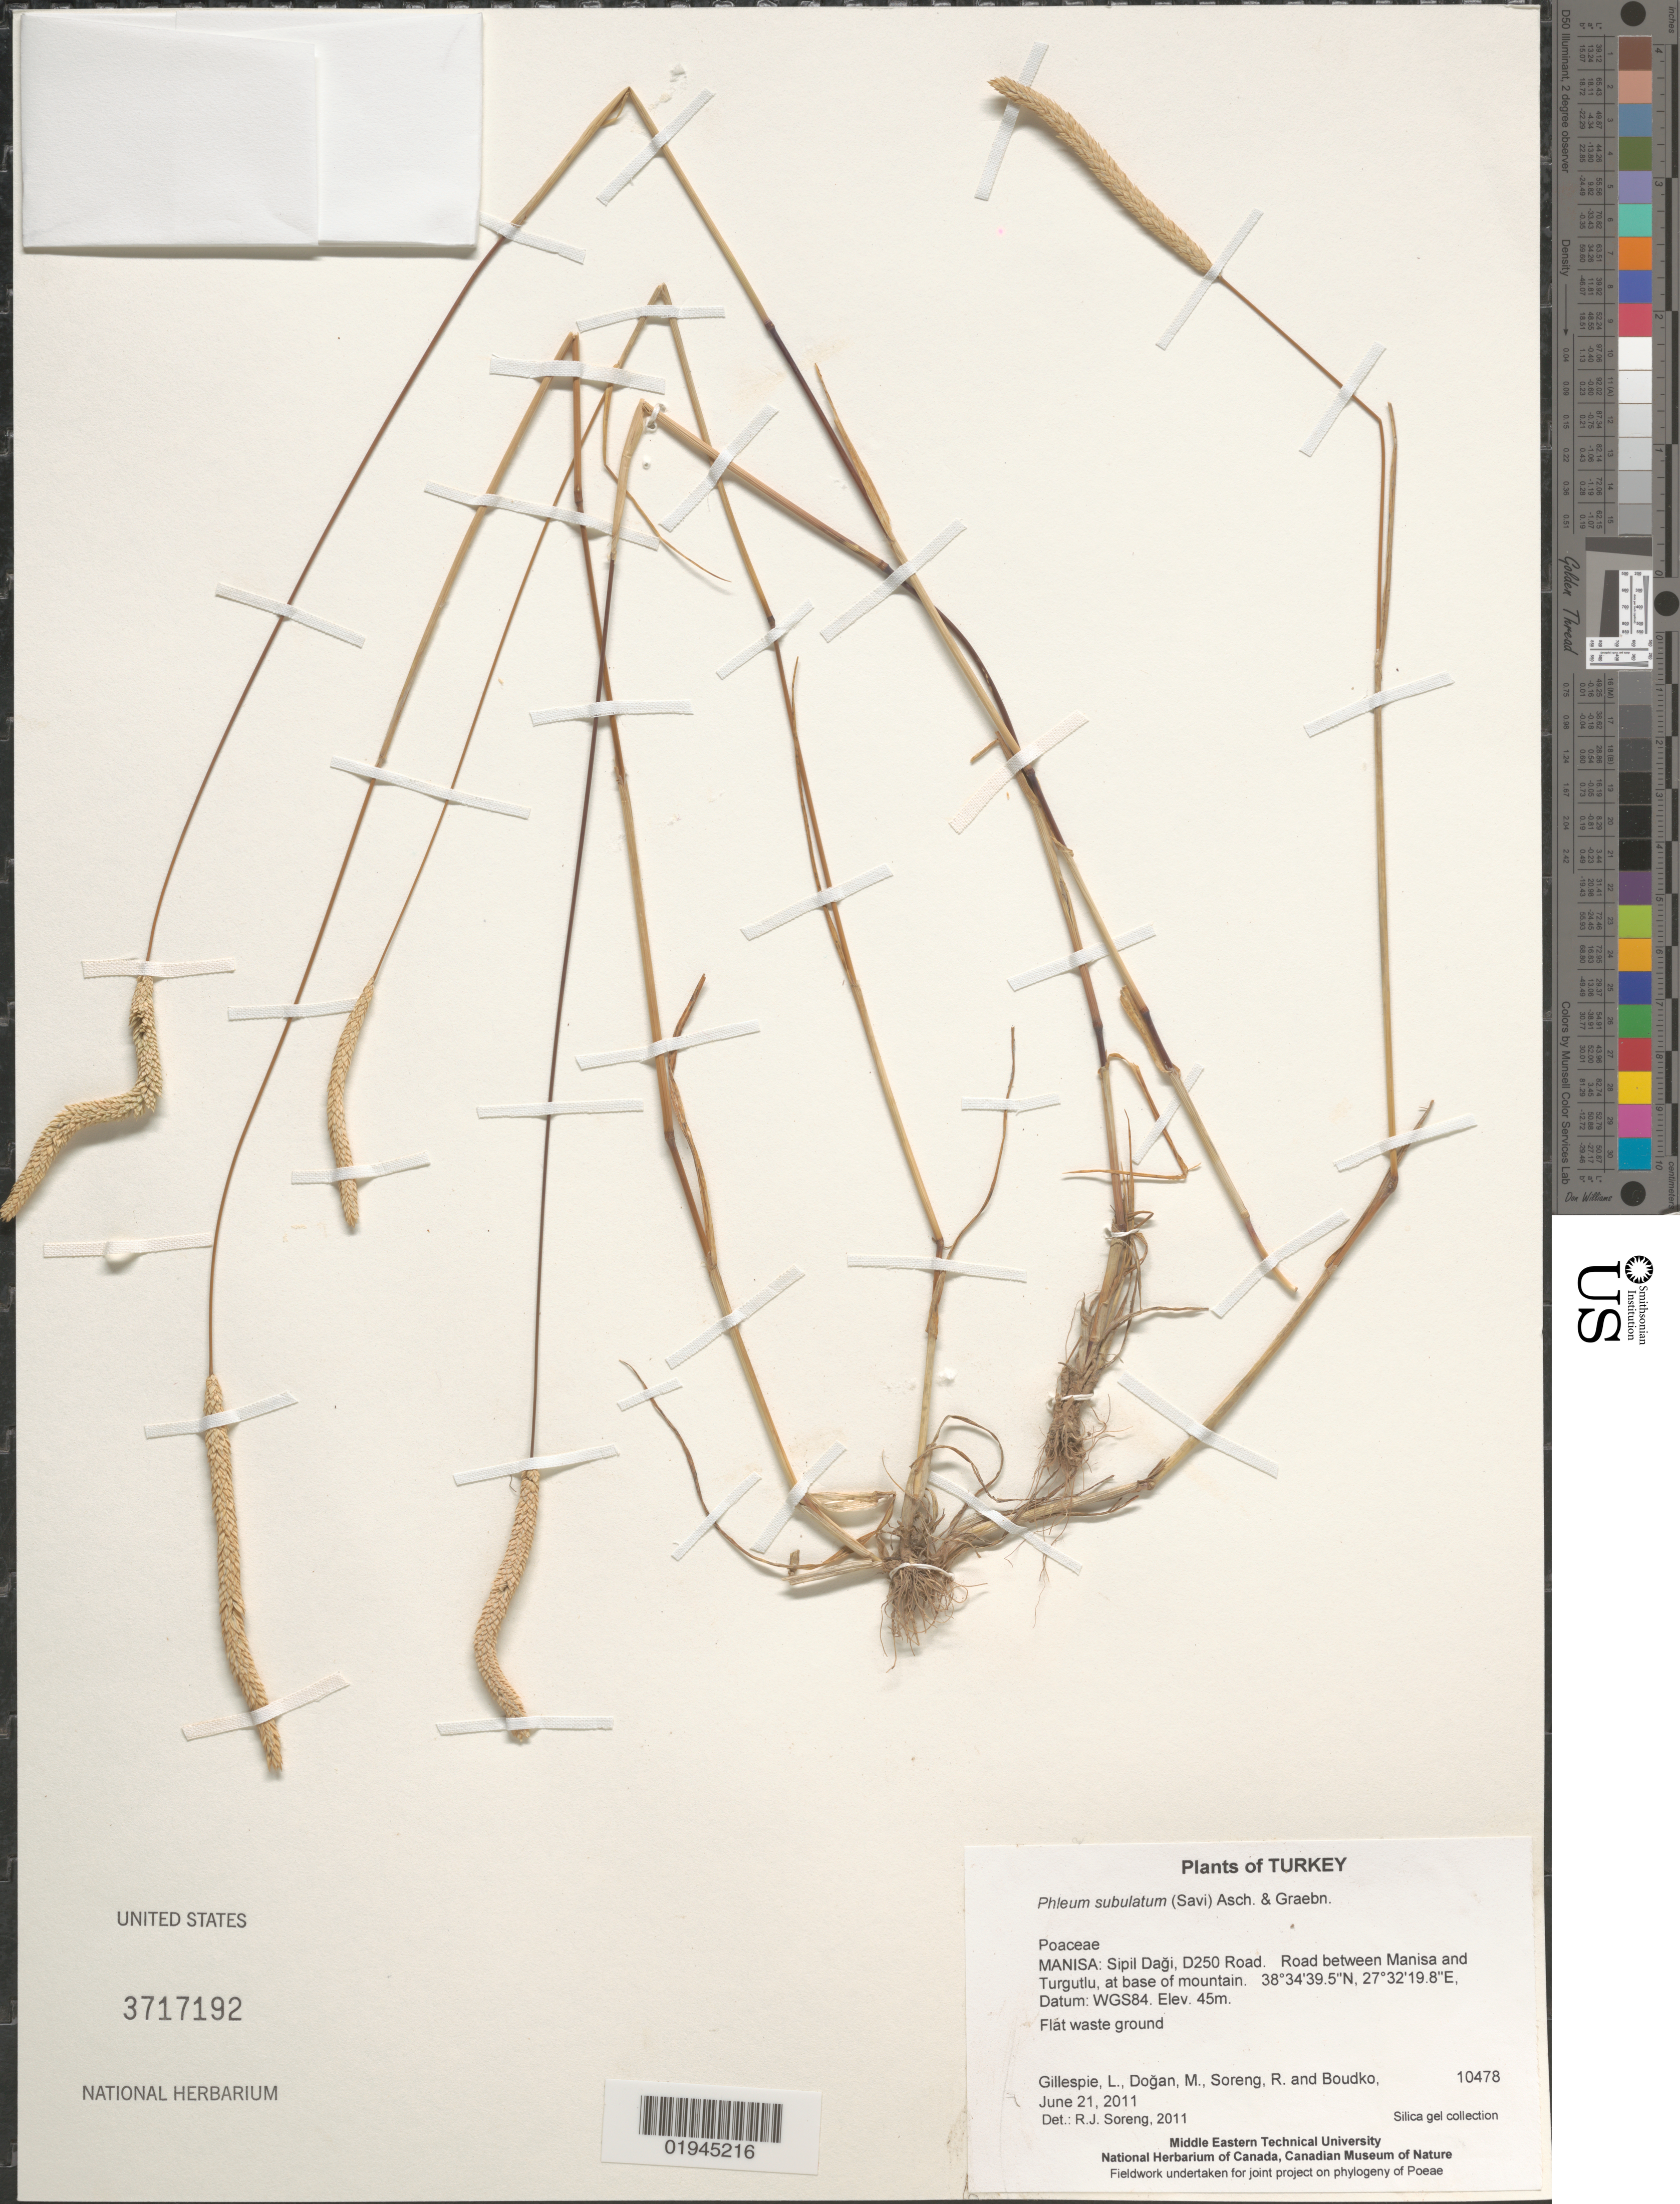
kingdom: Plantae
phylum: Tracheophyta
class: Liliopsida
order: Poales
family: Poaceae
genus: Phleum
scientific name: Phleum subulatum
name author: (Savi) Asch. & Graeb.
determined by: Soreng, Robert J., Research Associate (BOT), Smithsonian Institution - National Museum of Natural History (UNITED STATES)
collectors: L. J. Gillespie, M. Doğan, R. J. Soreng & K. Boudko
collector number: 10478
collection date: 2011-06-21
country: Turkey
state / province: Manisa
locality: Sipil Dagi, D250 Road. Road between Manisa and Turgutlu, at base of mountain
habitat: Flat waste ground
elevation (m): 45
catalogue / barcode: US 3717192